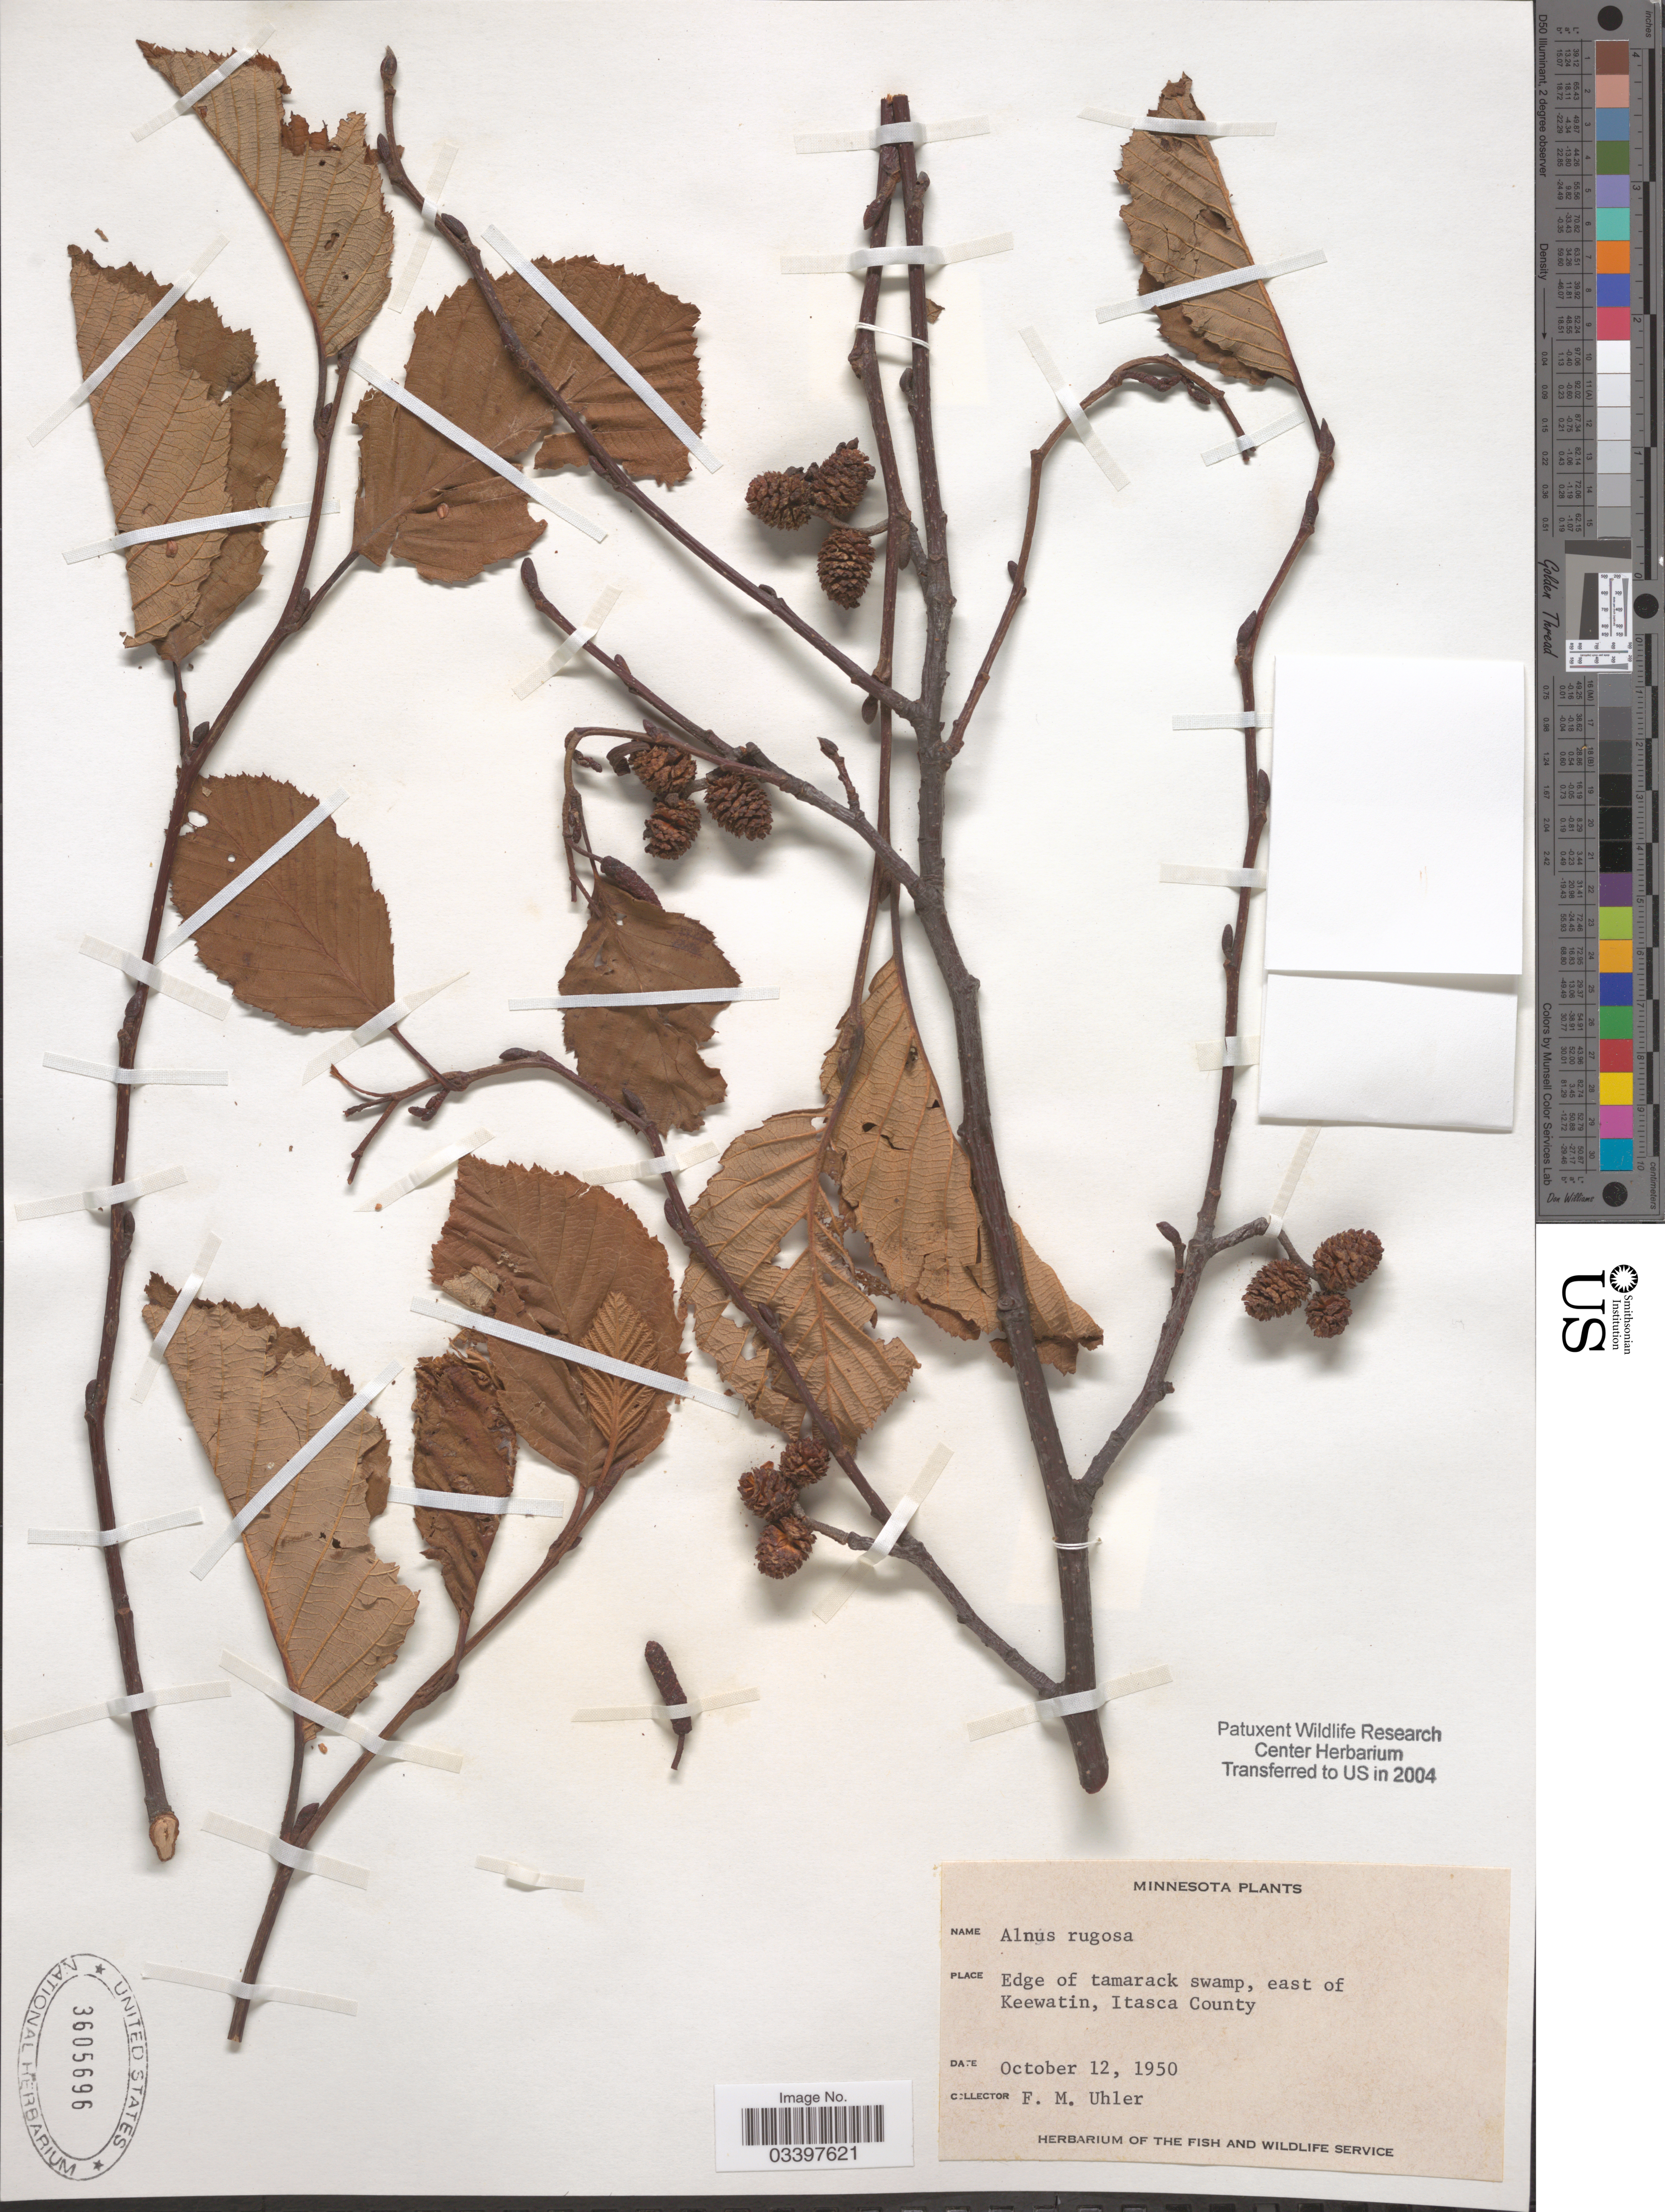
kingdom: Plantae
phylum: Tracheophyta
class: Magnoliopsida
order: Fagales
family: Betulaceae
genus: Alnus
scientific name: Alnus incana subsp. rugosa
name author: (Du Roi) R.T. Clausen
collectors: F. M. Uhler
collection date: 1950-10-12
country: United States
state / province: Minnesota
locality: Edge of tamarack swamp, east of Keewatin, Itasca County.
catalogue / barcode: US 3605696